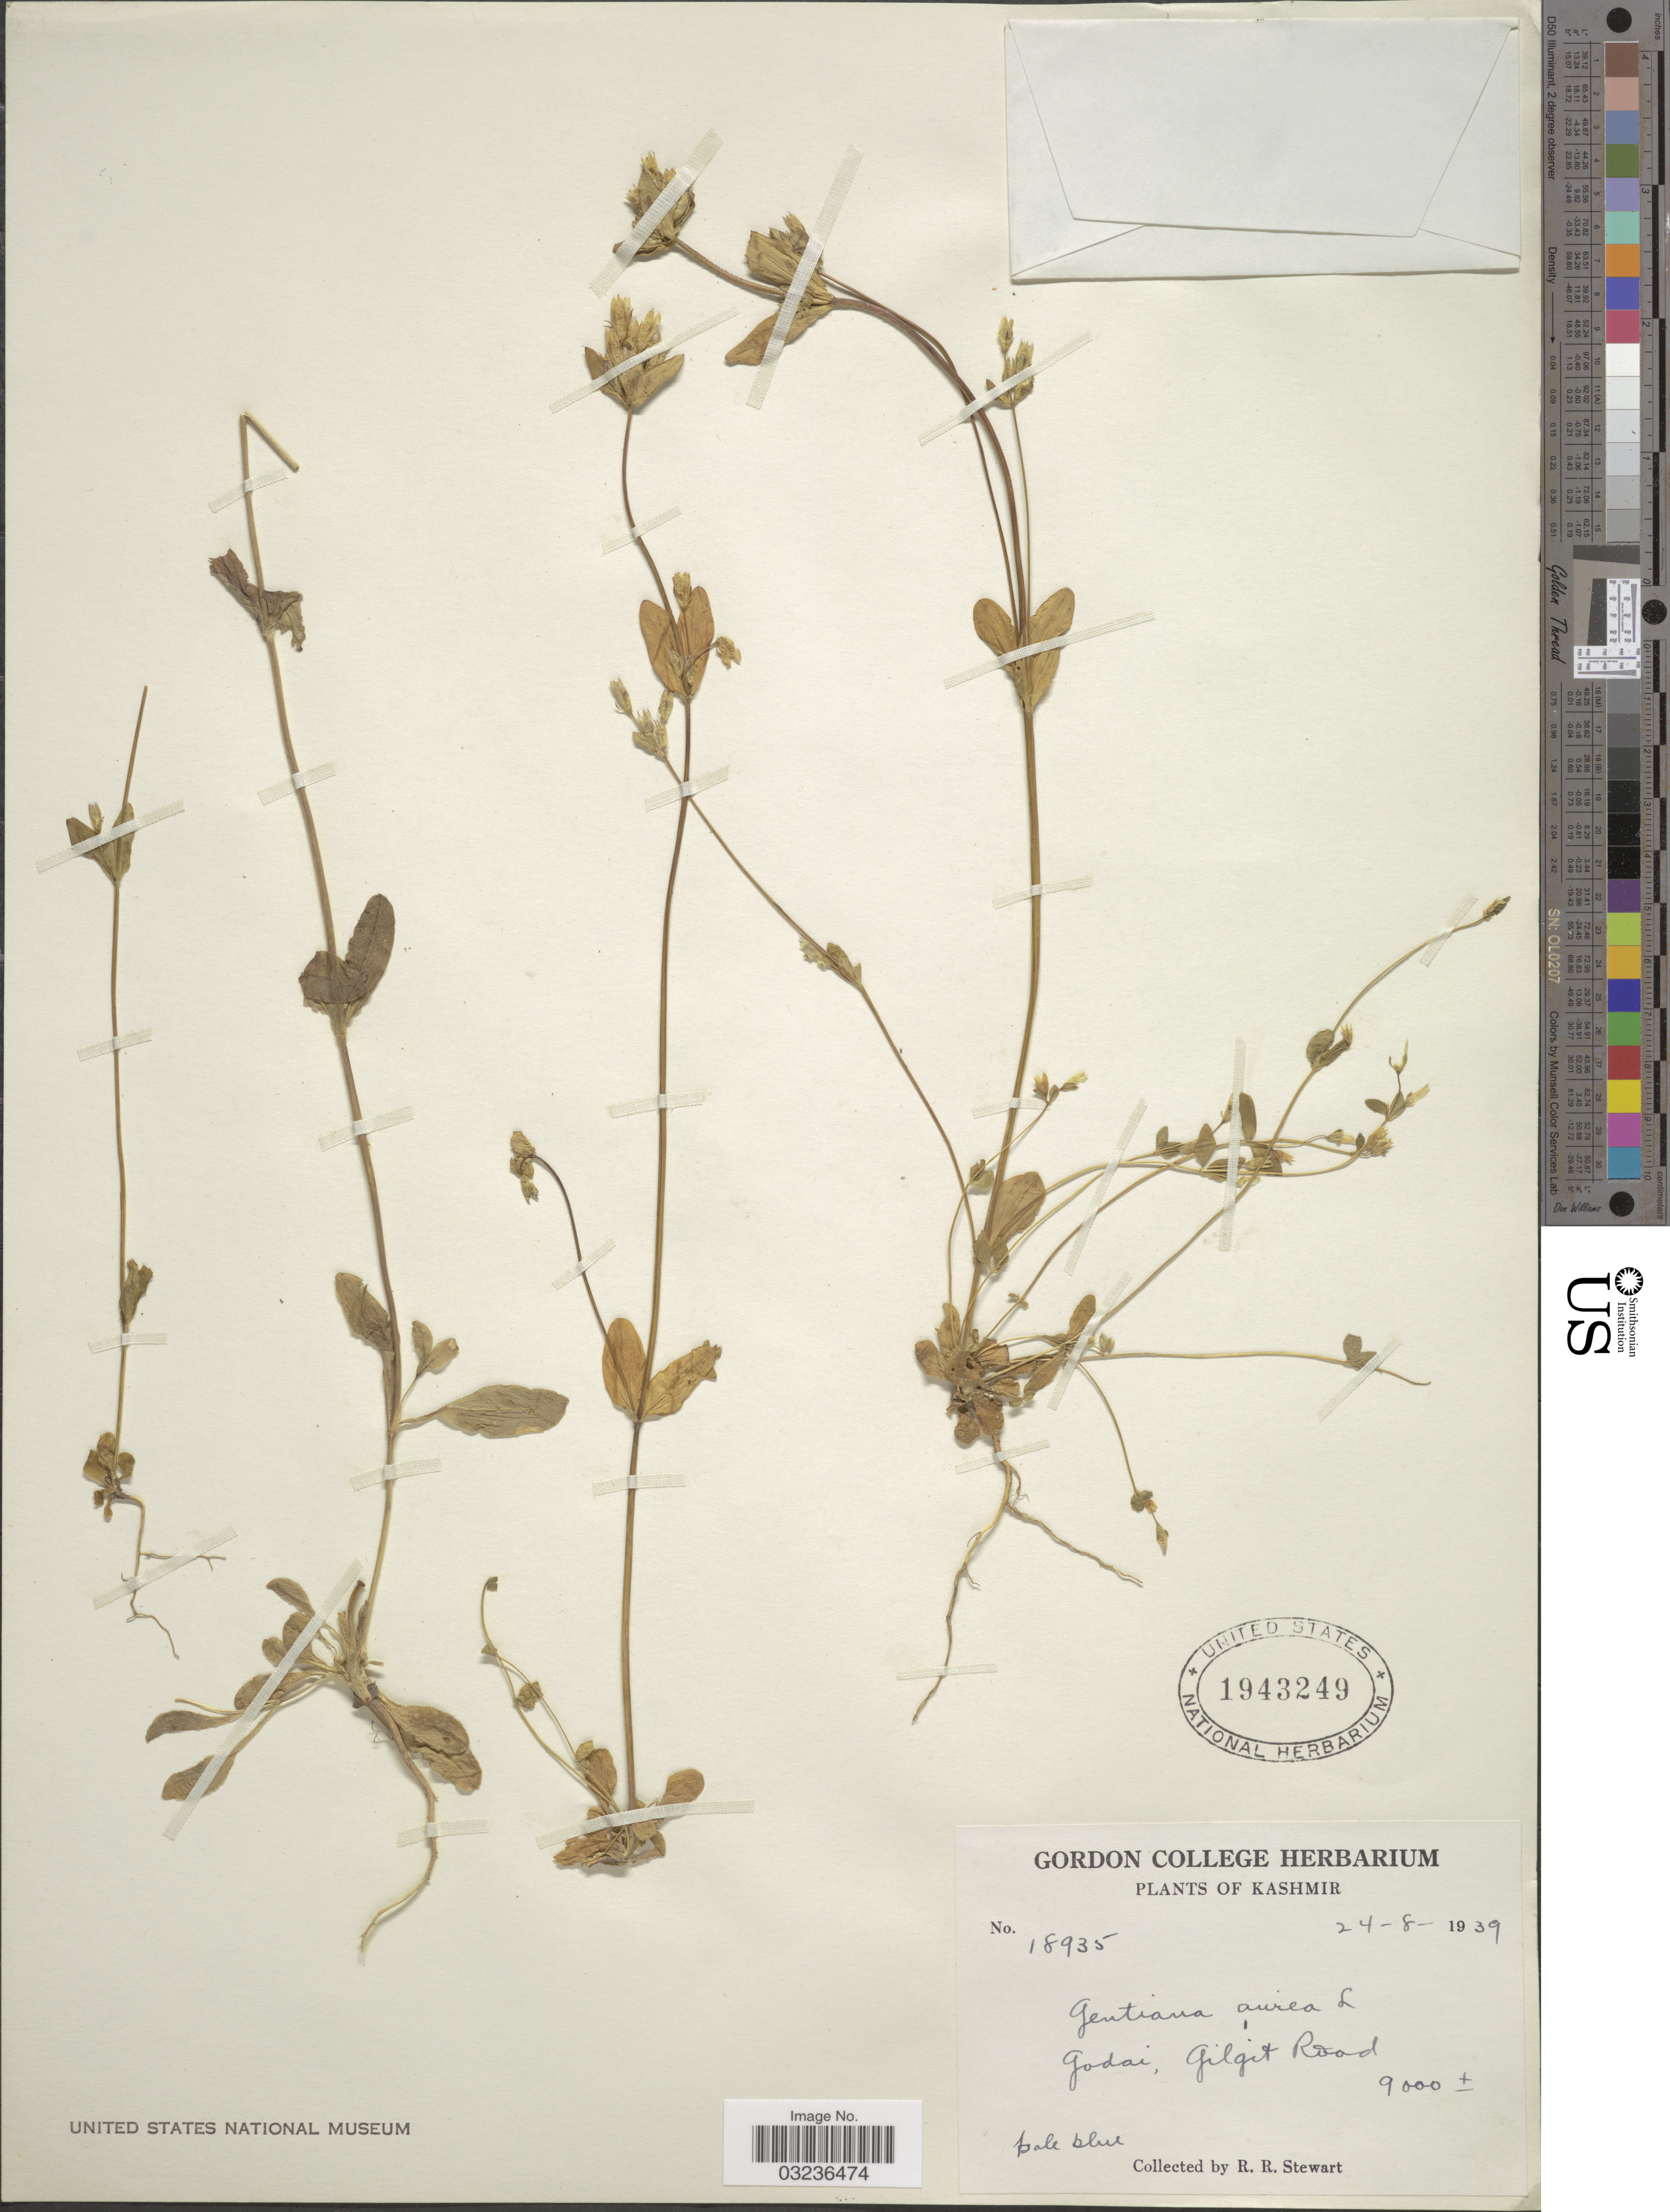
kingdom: Plantae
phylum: Tracheophyta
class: Magnoliopsida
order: Gentianales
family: Gentianaceae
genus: Gentiana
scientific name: Gentiana aurea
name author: L.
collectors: R. Stewart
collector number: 18935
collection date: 1939-08-24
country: Pakistan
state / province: Gilgit-Baltistan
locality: Kashmir. Godai, Gilgit Road.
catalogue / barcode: US 1943249